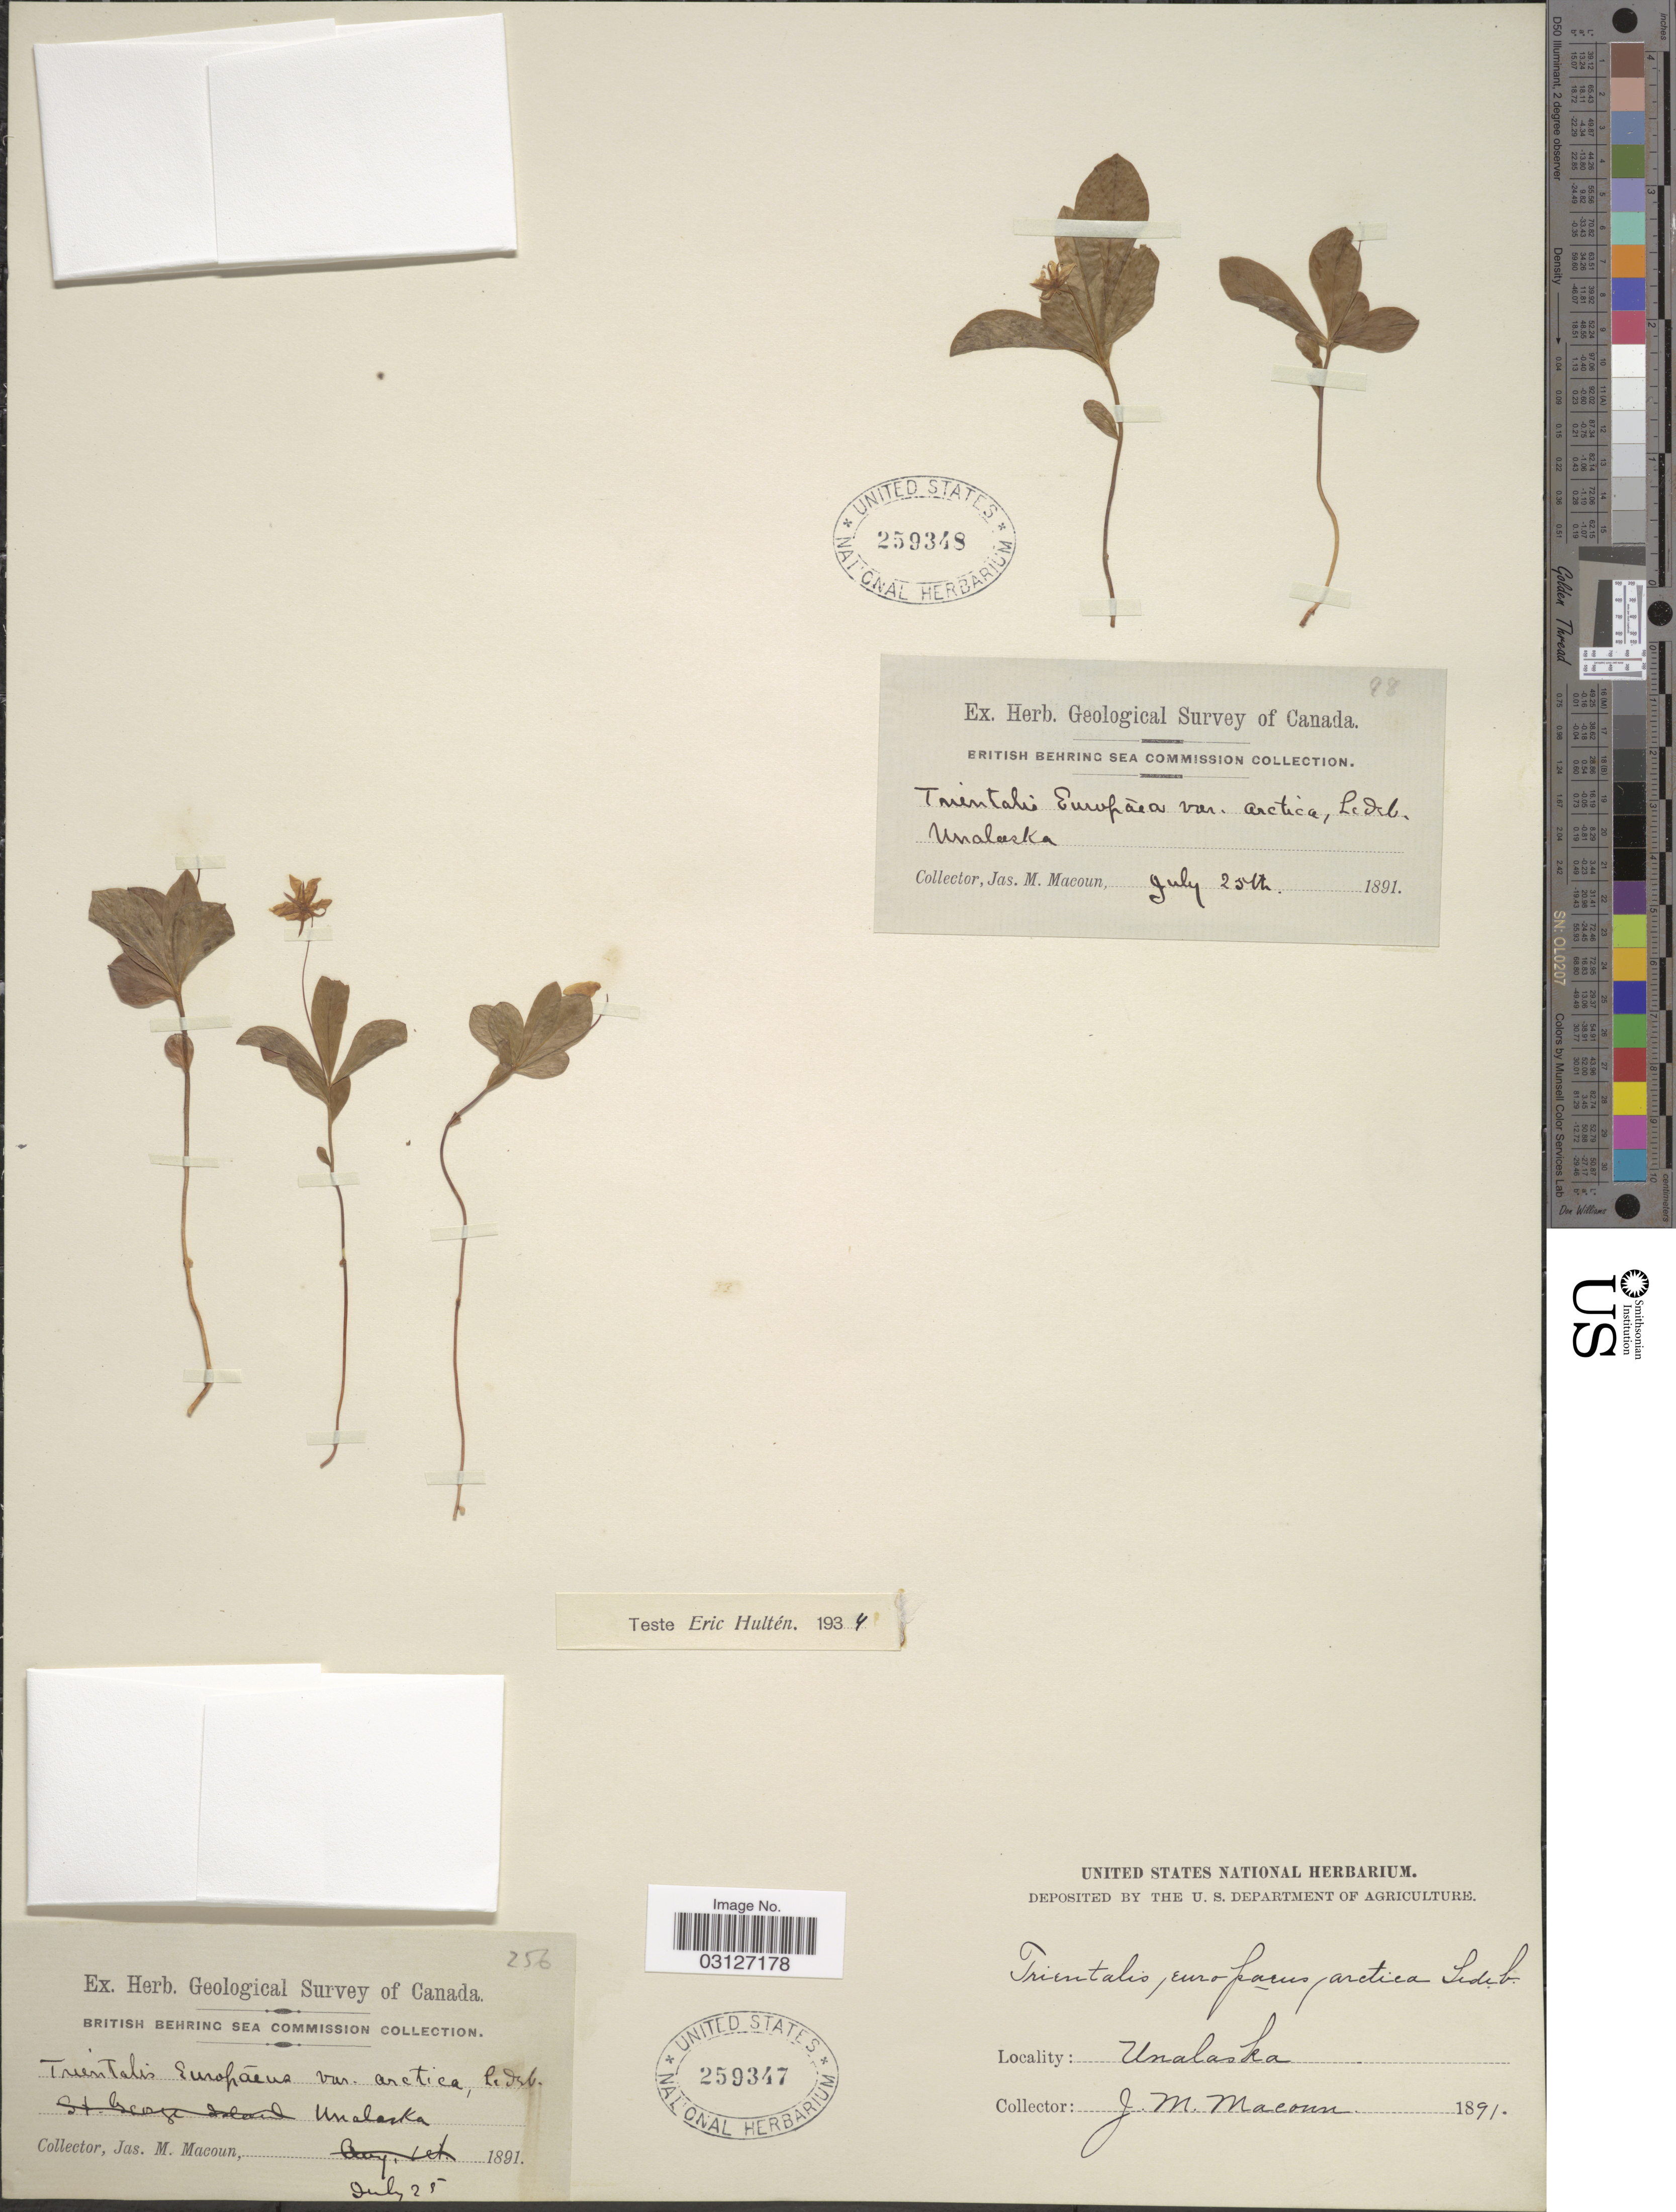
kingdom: Plantae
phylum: Tracheophyta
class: Magnoliopsida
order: Ericales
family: Primulaceae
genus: Trientalis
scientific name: Trientalis europaea subsp. arctica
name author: (Fisch. ex Hook.) Hultén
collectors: J. M. Macoun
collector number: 256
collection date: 1891-07-25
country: United States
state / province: Alaska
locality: Unalaska.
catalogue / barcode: US 259347